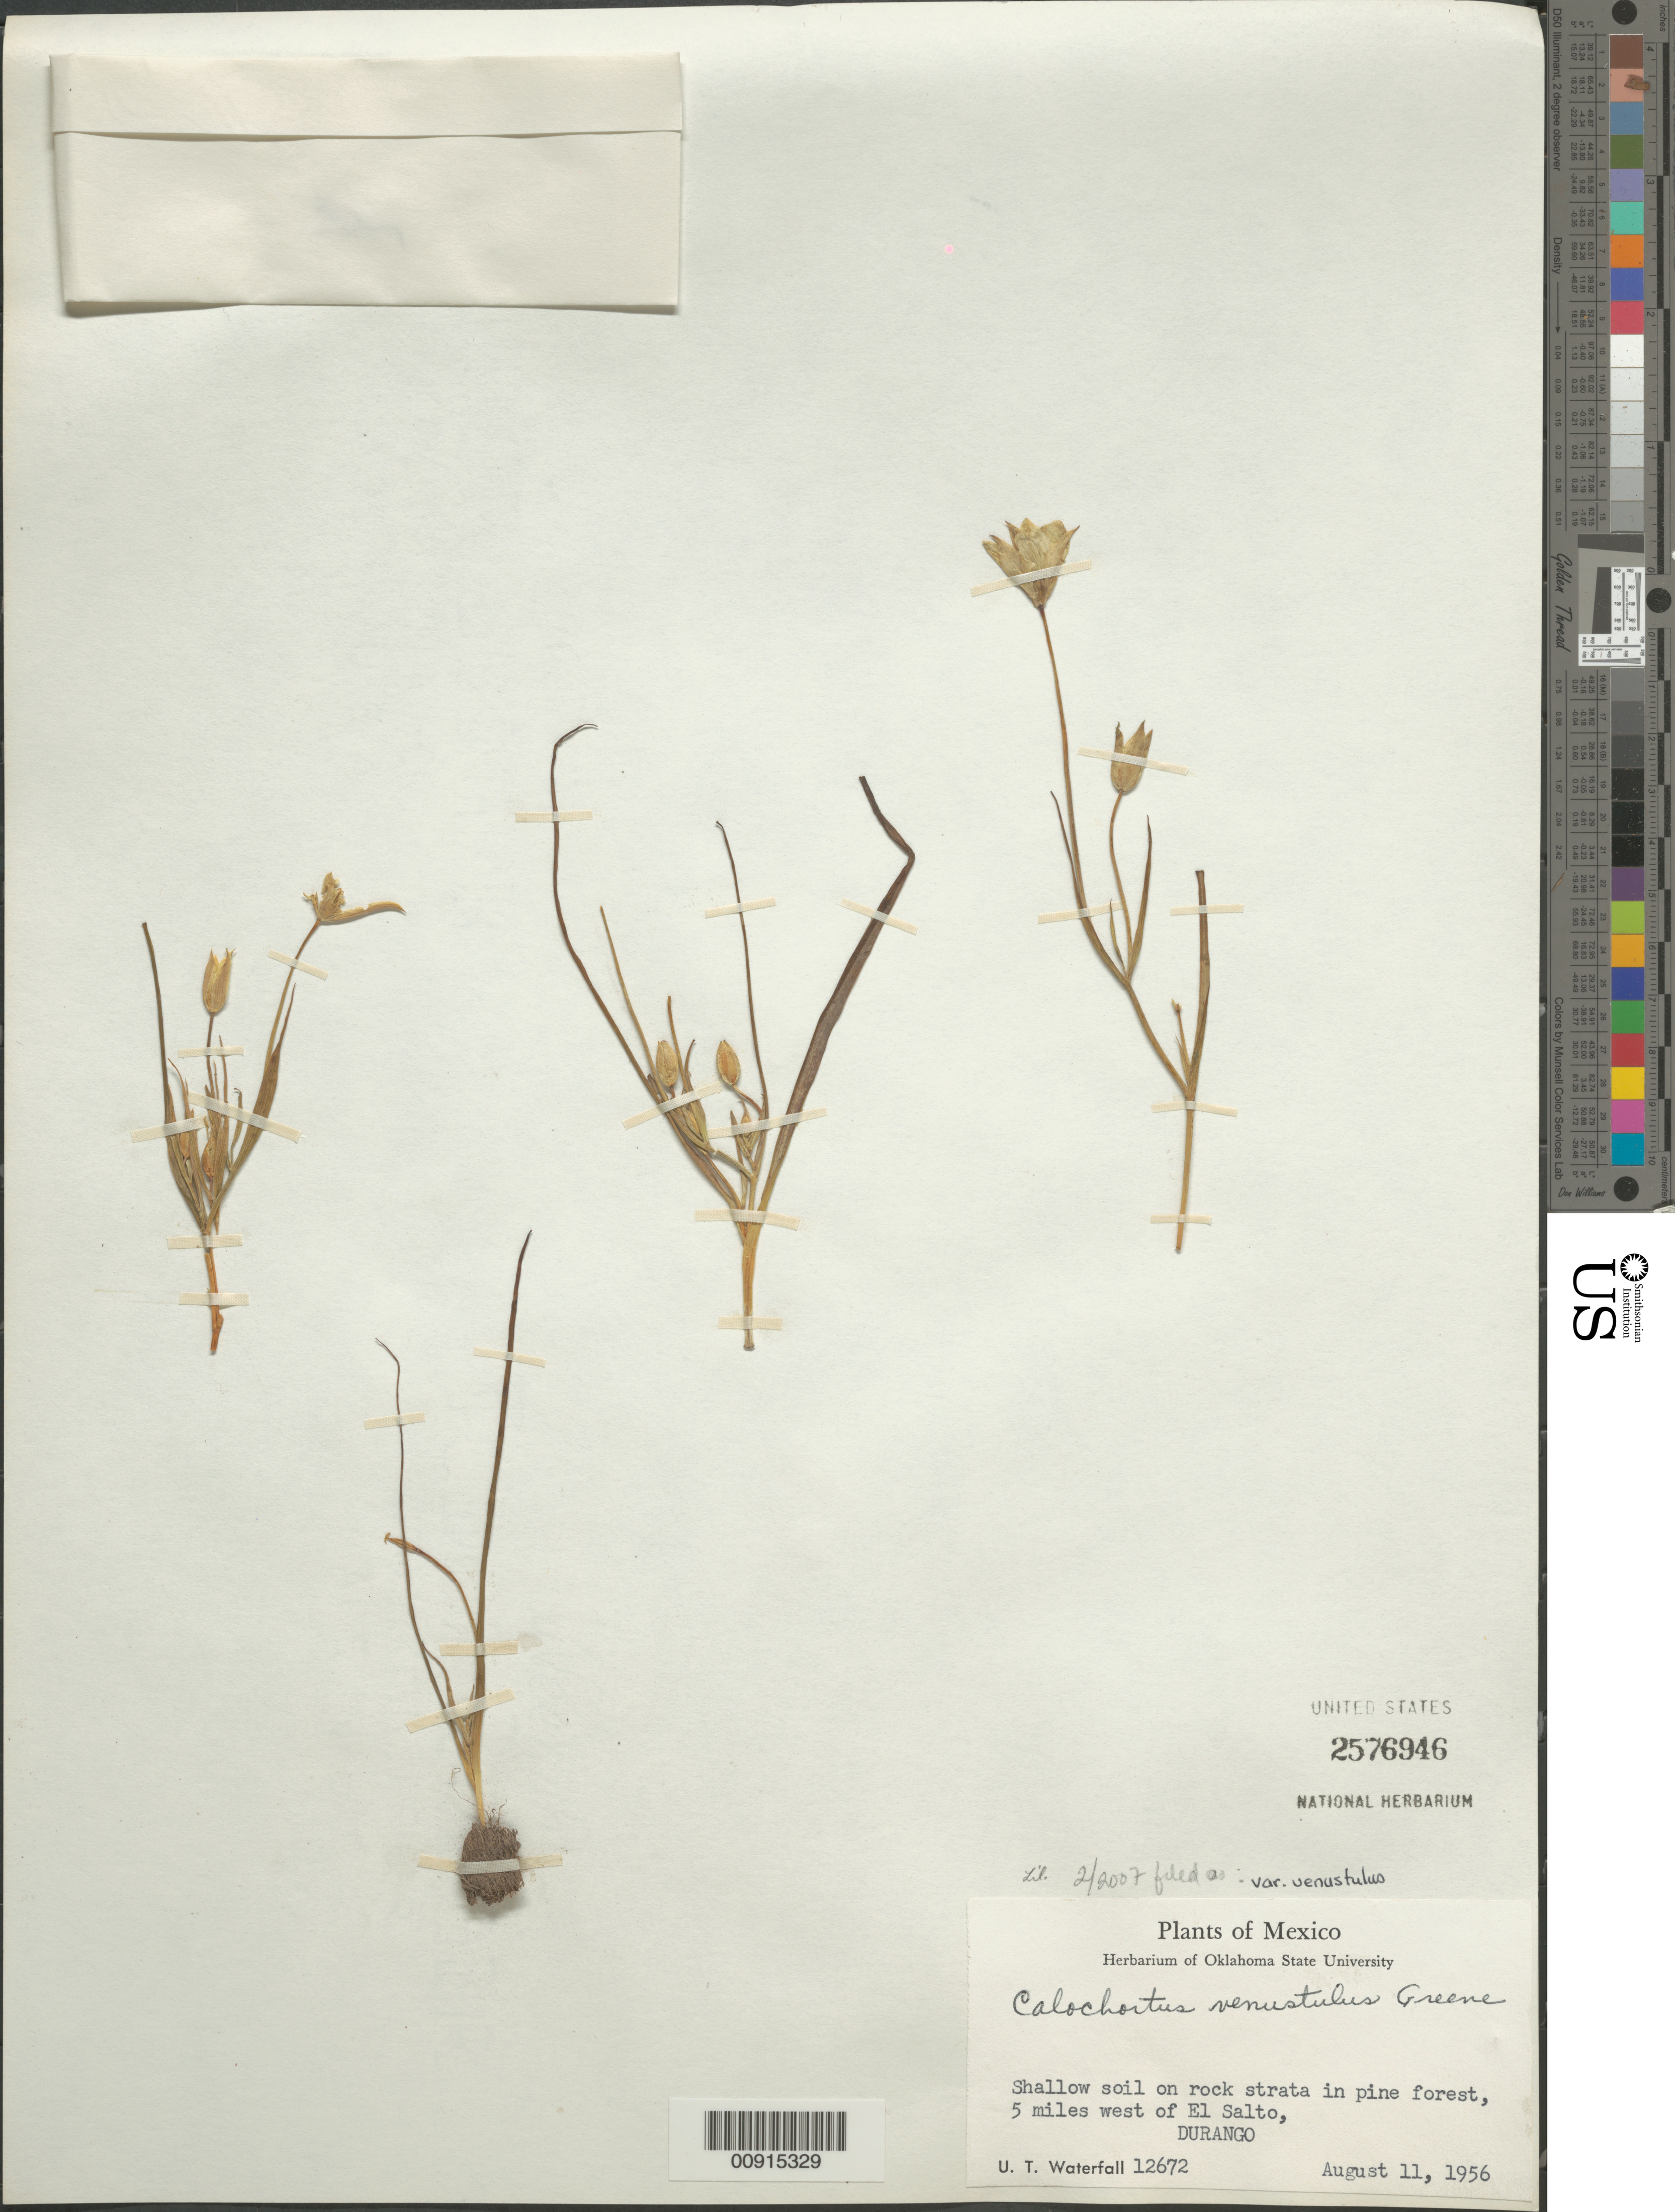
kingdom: Plantae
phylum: Tracheophyta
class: Liliopsida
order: Liliales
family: Liliaceae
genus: Calochortus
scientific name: Calochortus venustulus var. venustulus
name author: Greene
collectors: U. T. Waterfall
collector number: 12672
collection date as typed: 11 Aug 1956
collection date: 1956-08-11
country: Mexico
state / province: Durango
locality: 5 miles west of El Salto, Durango.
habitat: Shallow soil on rocky strata in pine forest.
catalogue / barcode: US 2576946